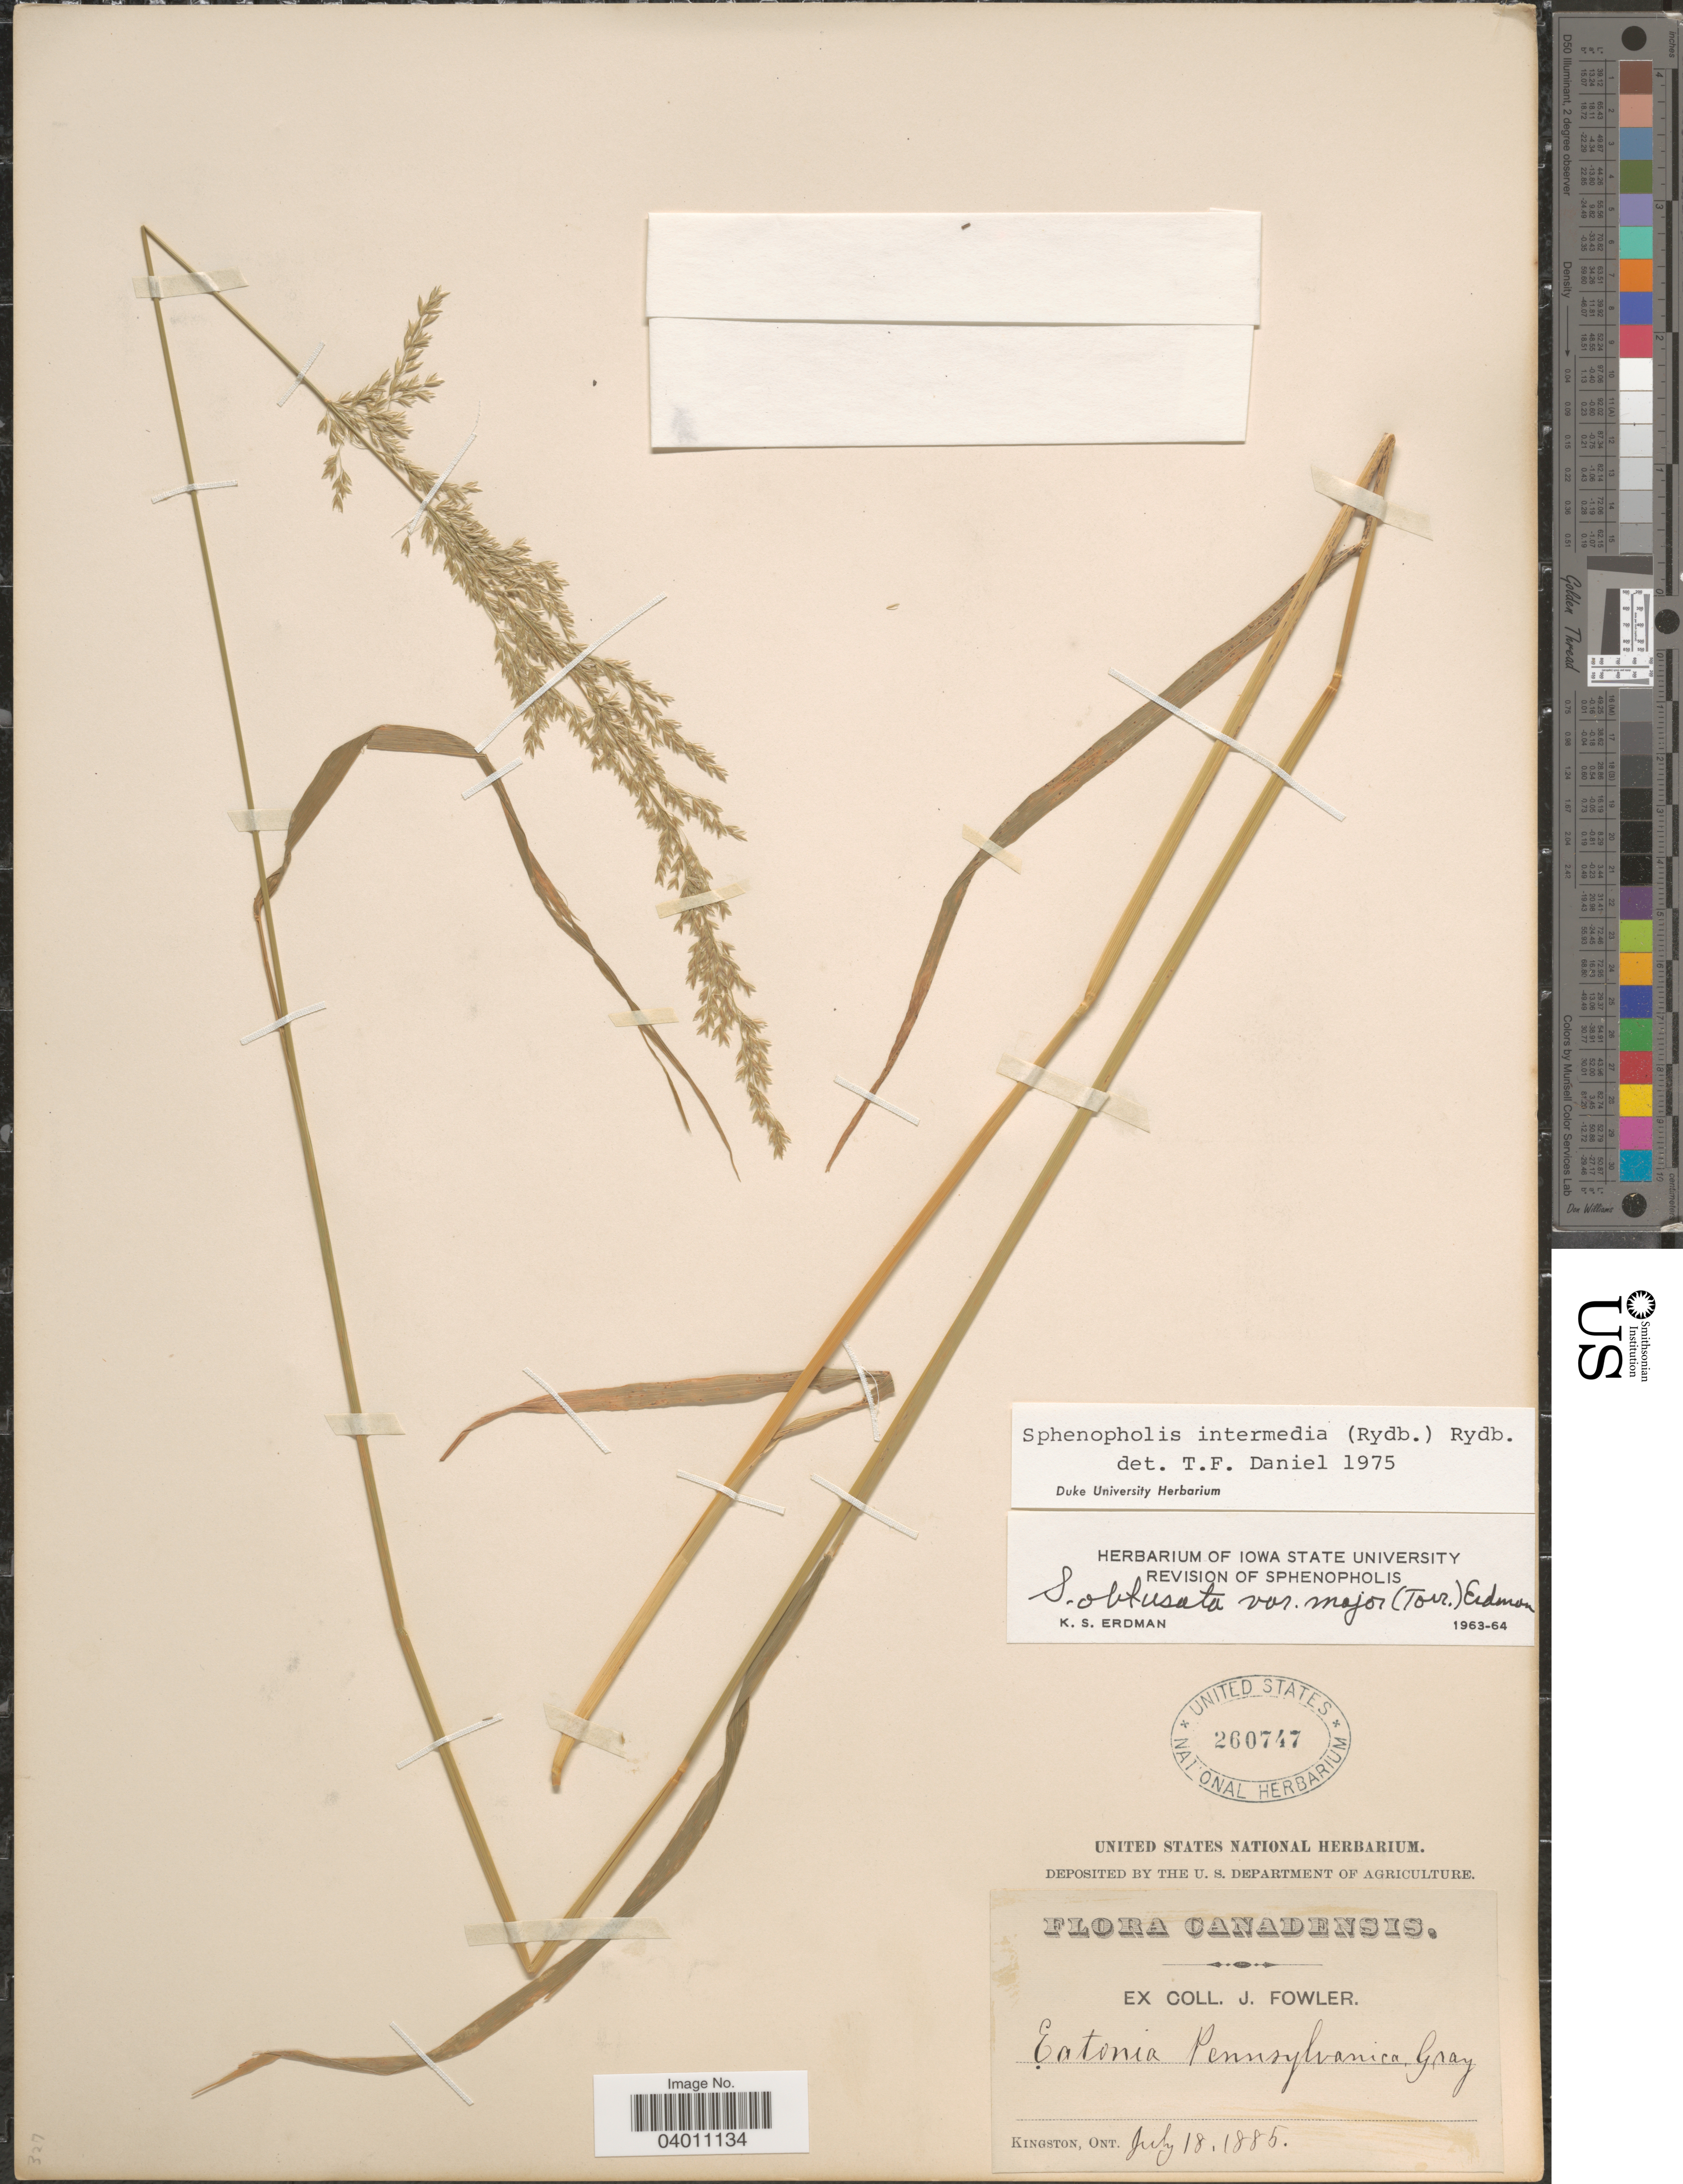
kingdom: Plantae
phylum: Tracheophyta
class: Liliopsida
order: Poales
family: Poaceae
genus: Sphenopholis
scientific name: Sphenopholis intermedia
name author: (Rydb.) Rydb.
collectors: J. Fowler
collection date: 1885-07-18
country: Canada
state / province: Ontario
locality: Kingston.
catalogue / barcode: US 260747